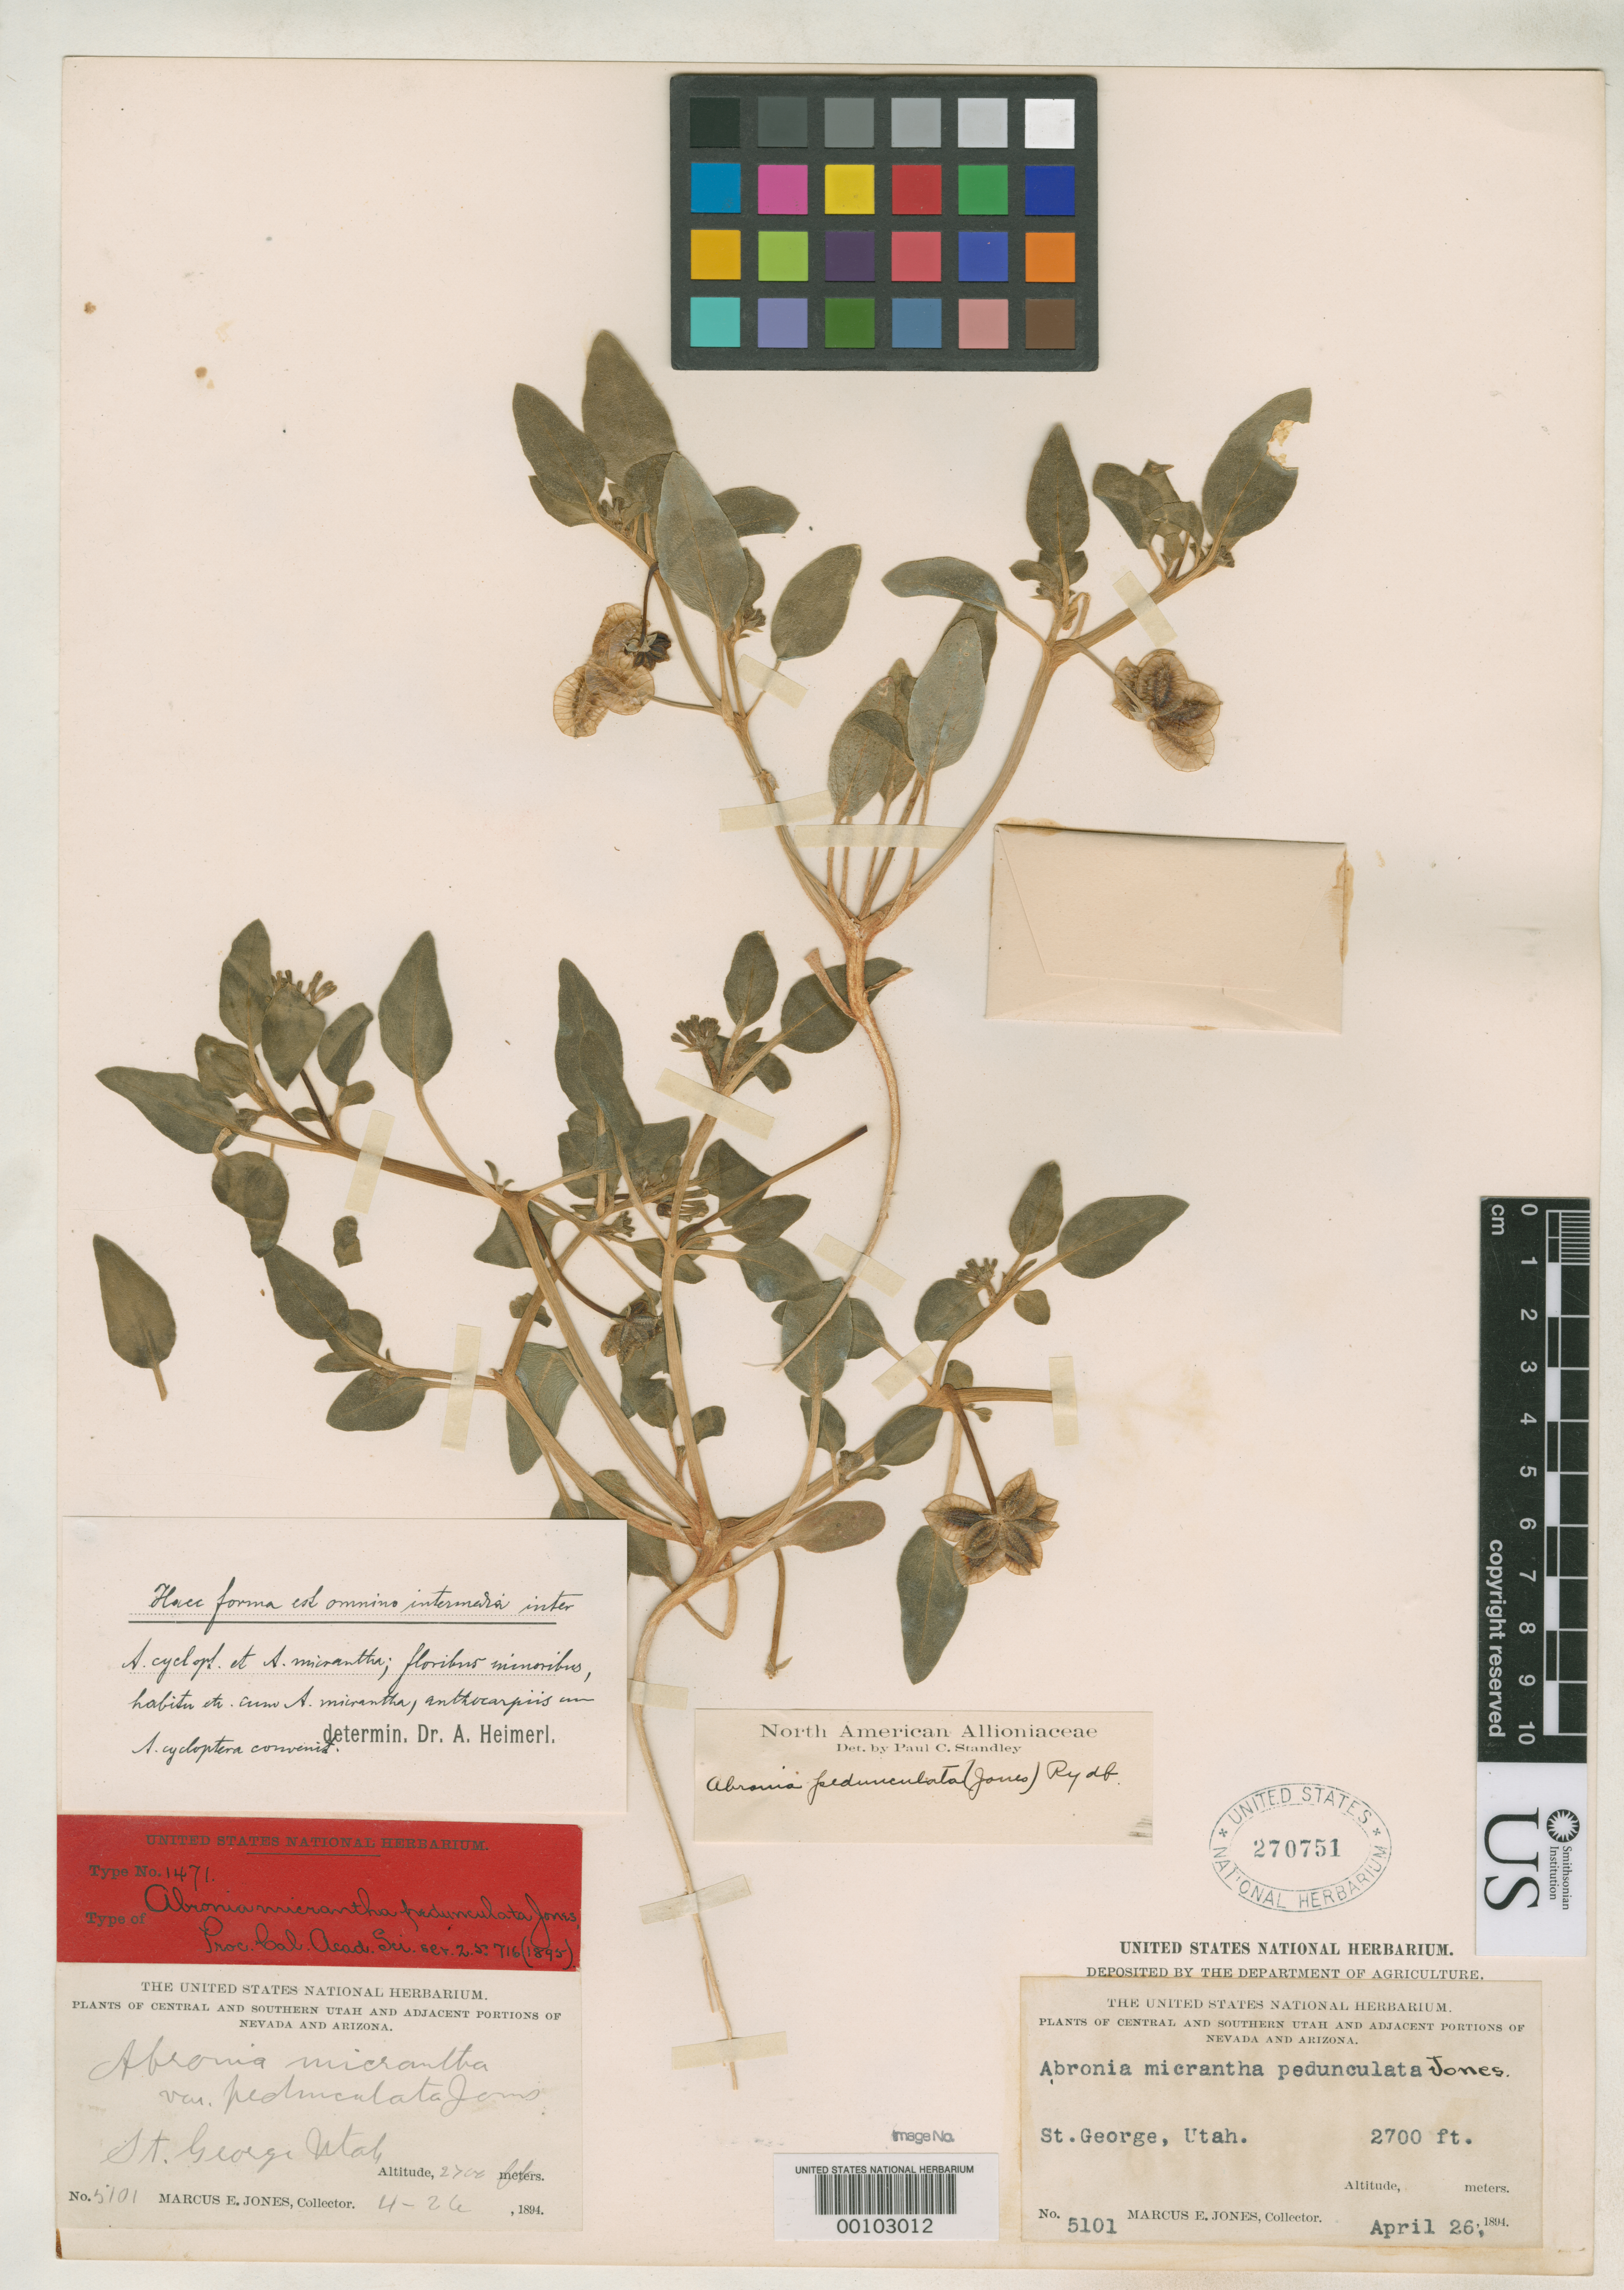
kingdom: Plantae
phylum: Tracheophyta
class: Magnoliopsida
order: Caryophyllales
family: Nyctaginaceae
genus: Abronia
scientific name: Abronia micrantha var. pedunculata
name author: M.E. Jones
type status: Isosyntype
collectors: M. E. Jones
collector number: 5101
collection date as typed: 26 Apr 1894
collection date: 1894-04-26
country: United States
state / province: Utah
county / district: Washington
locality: St. George.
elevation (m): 823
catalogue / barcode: US 270751